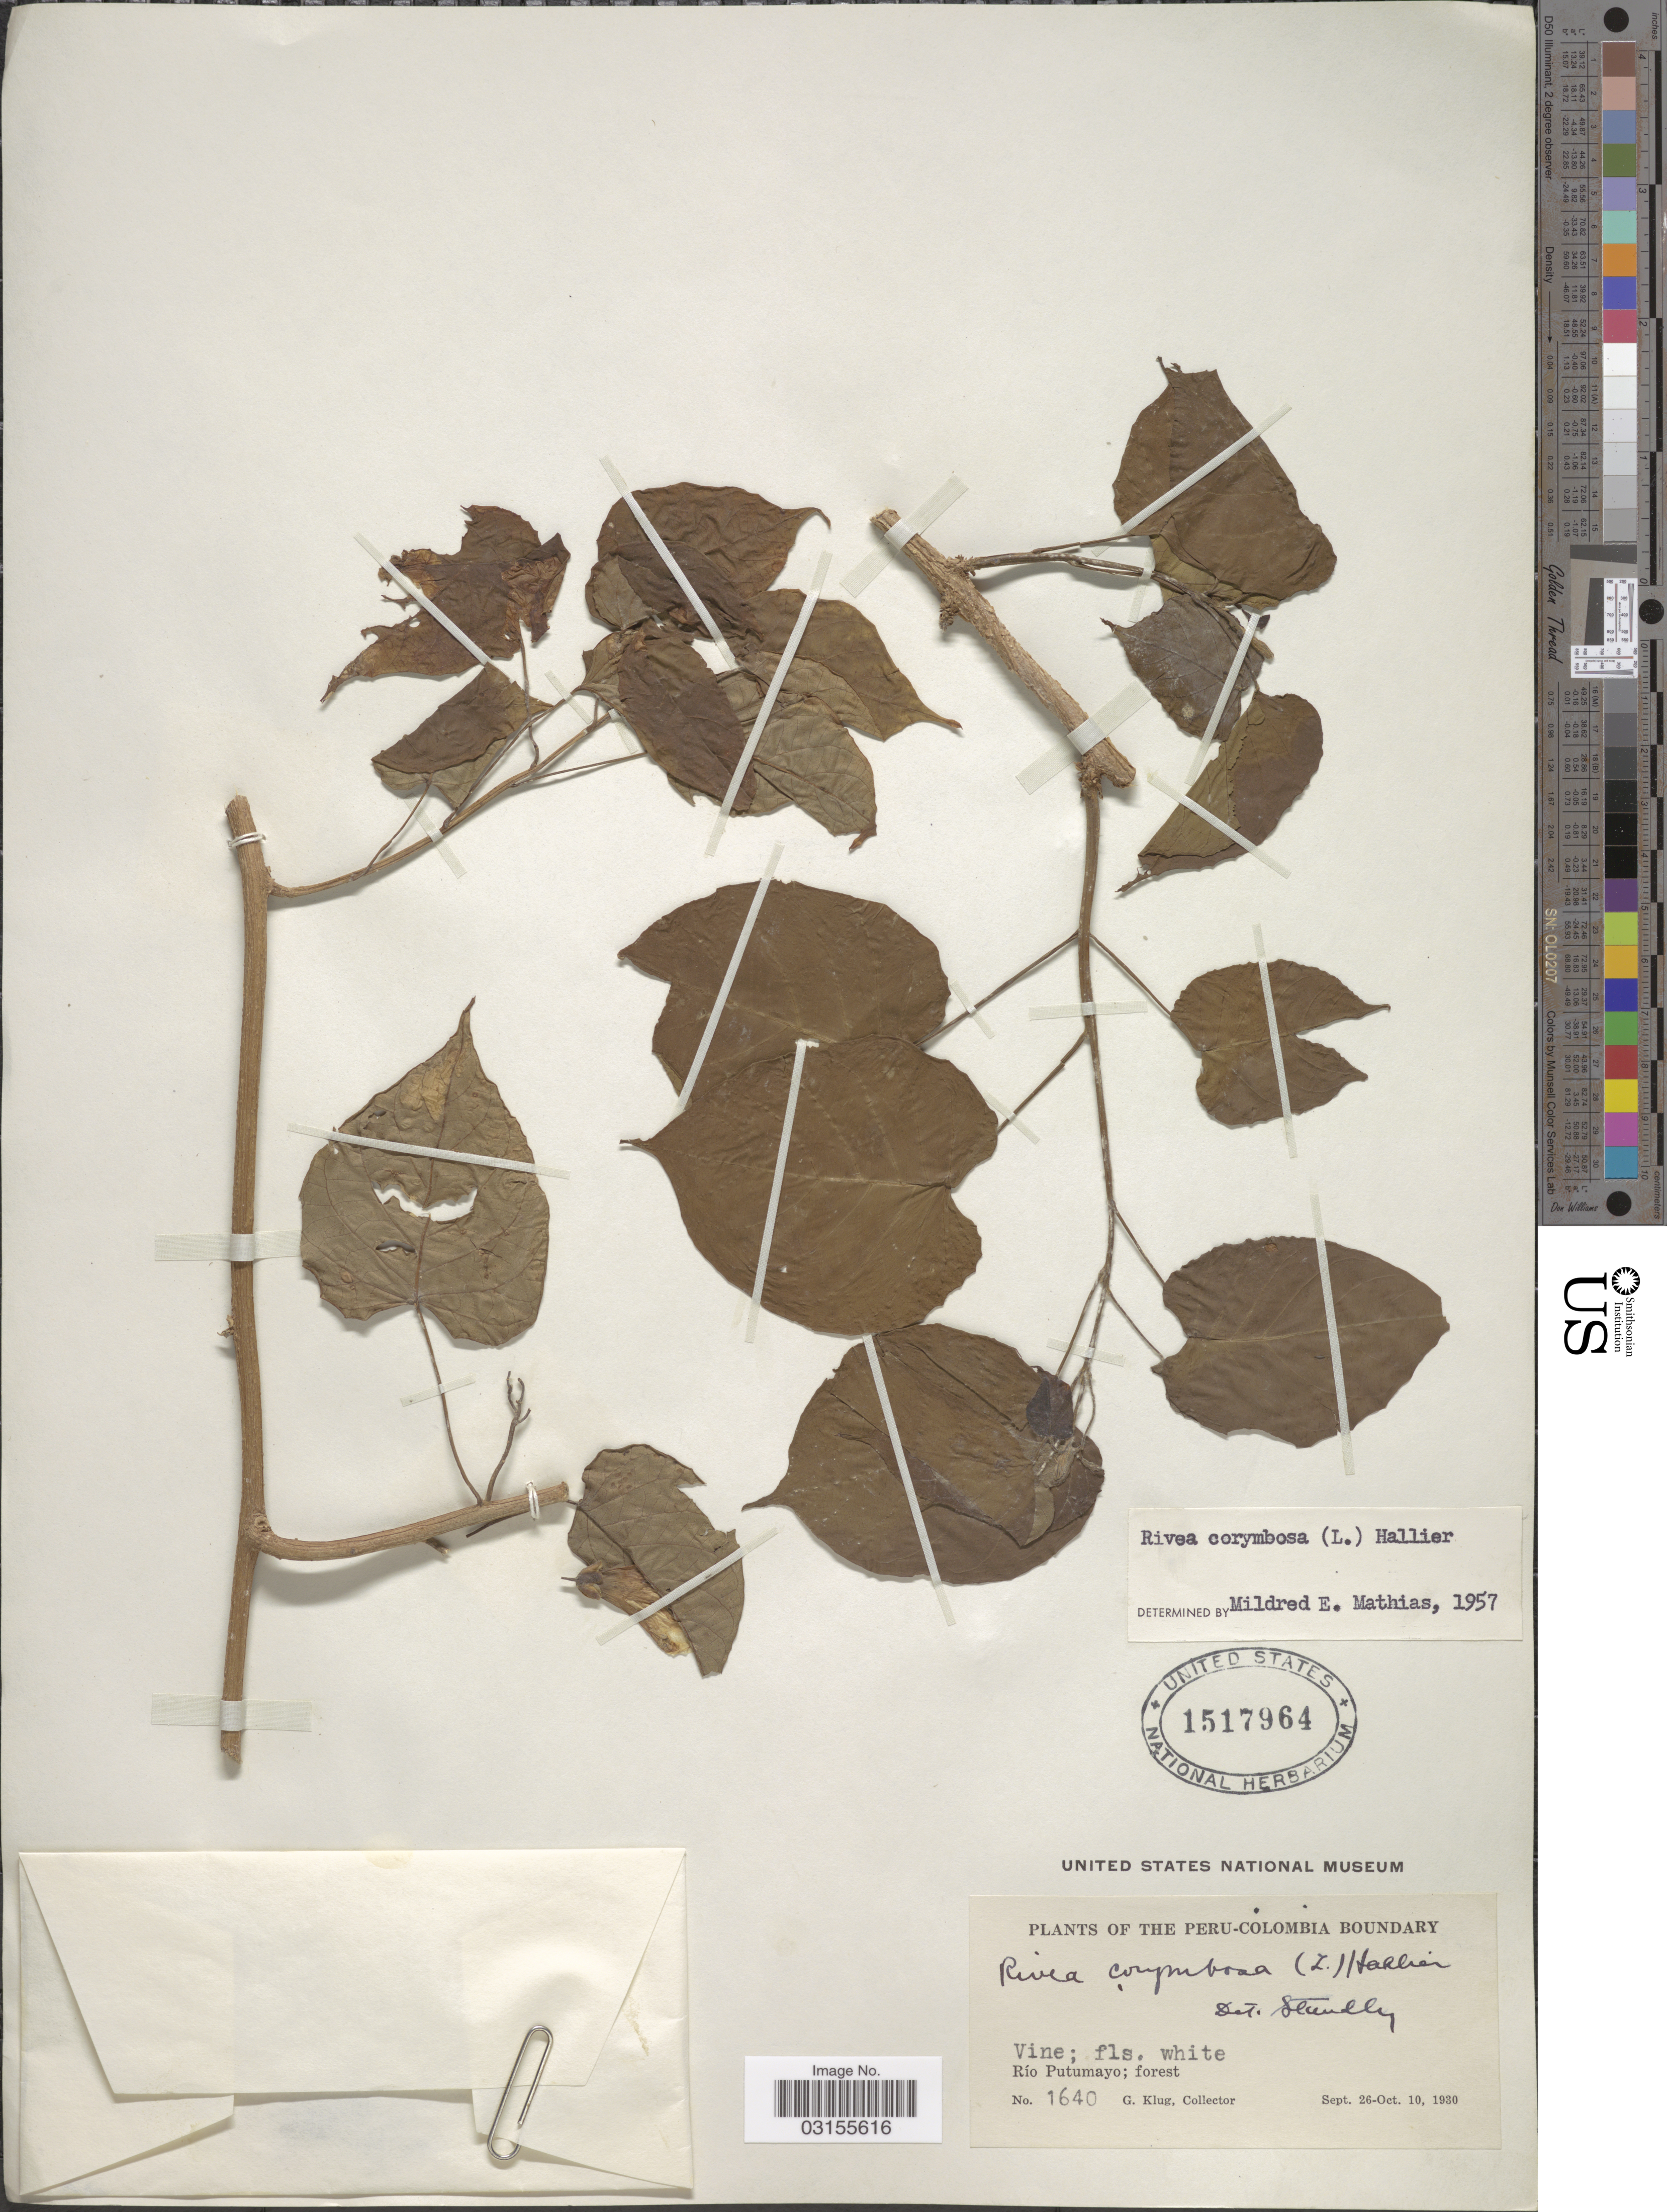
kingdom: Plantae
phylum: Tracheophyta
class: Magnoliopsida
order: Solanales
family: Convolvulaceae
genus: Turbina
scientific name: Turbina corymbosa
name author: (L.) Raf.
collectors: G. Klug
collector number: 1640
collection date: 1930-09-26/1930-10-10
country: Colombia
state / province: Putumayo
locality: Río Putumayo.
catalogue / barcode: US 1517964